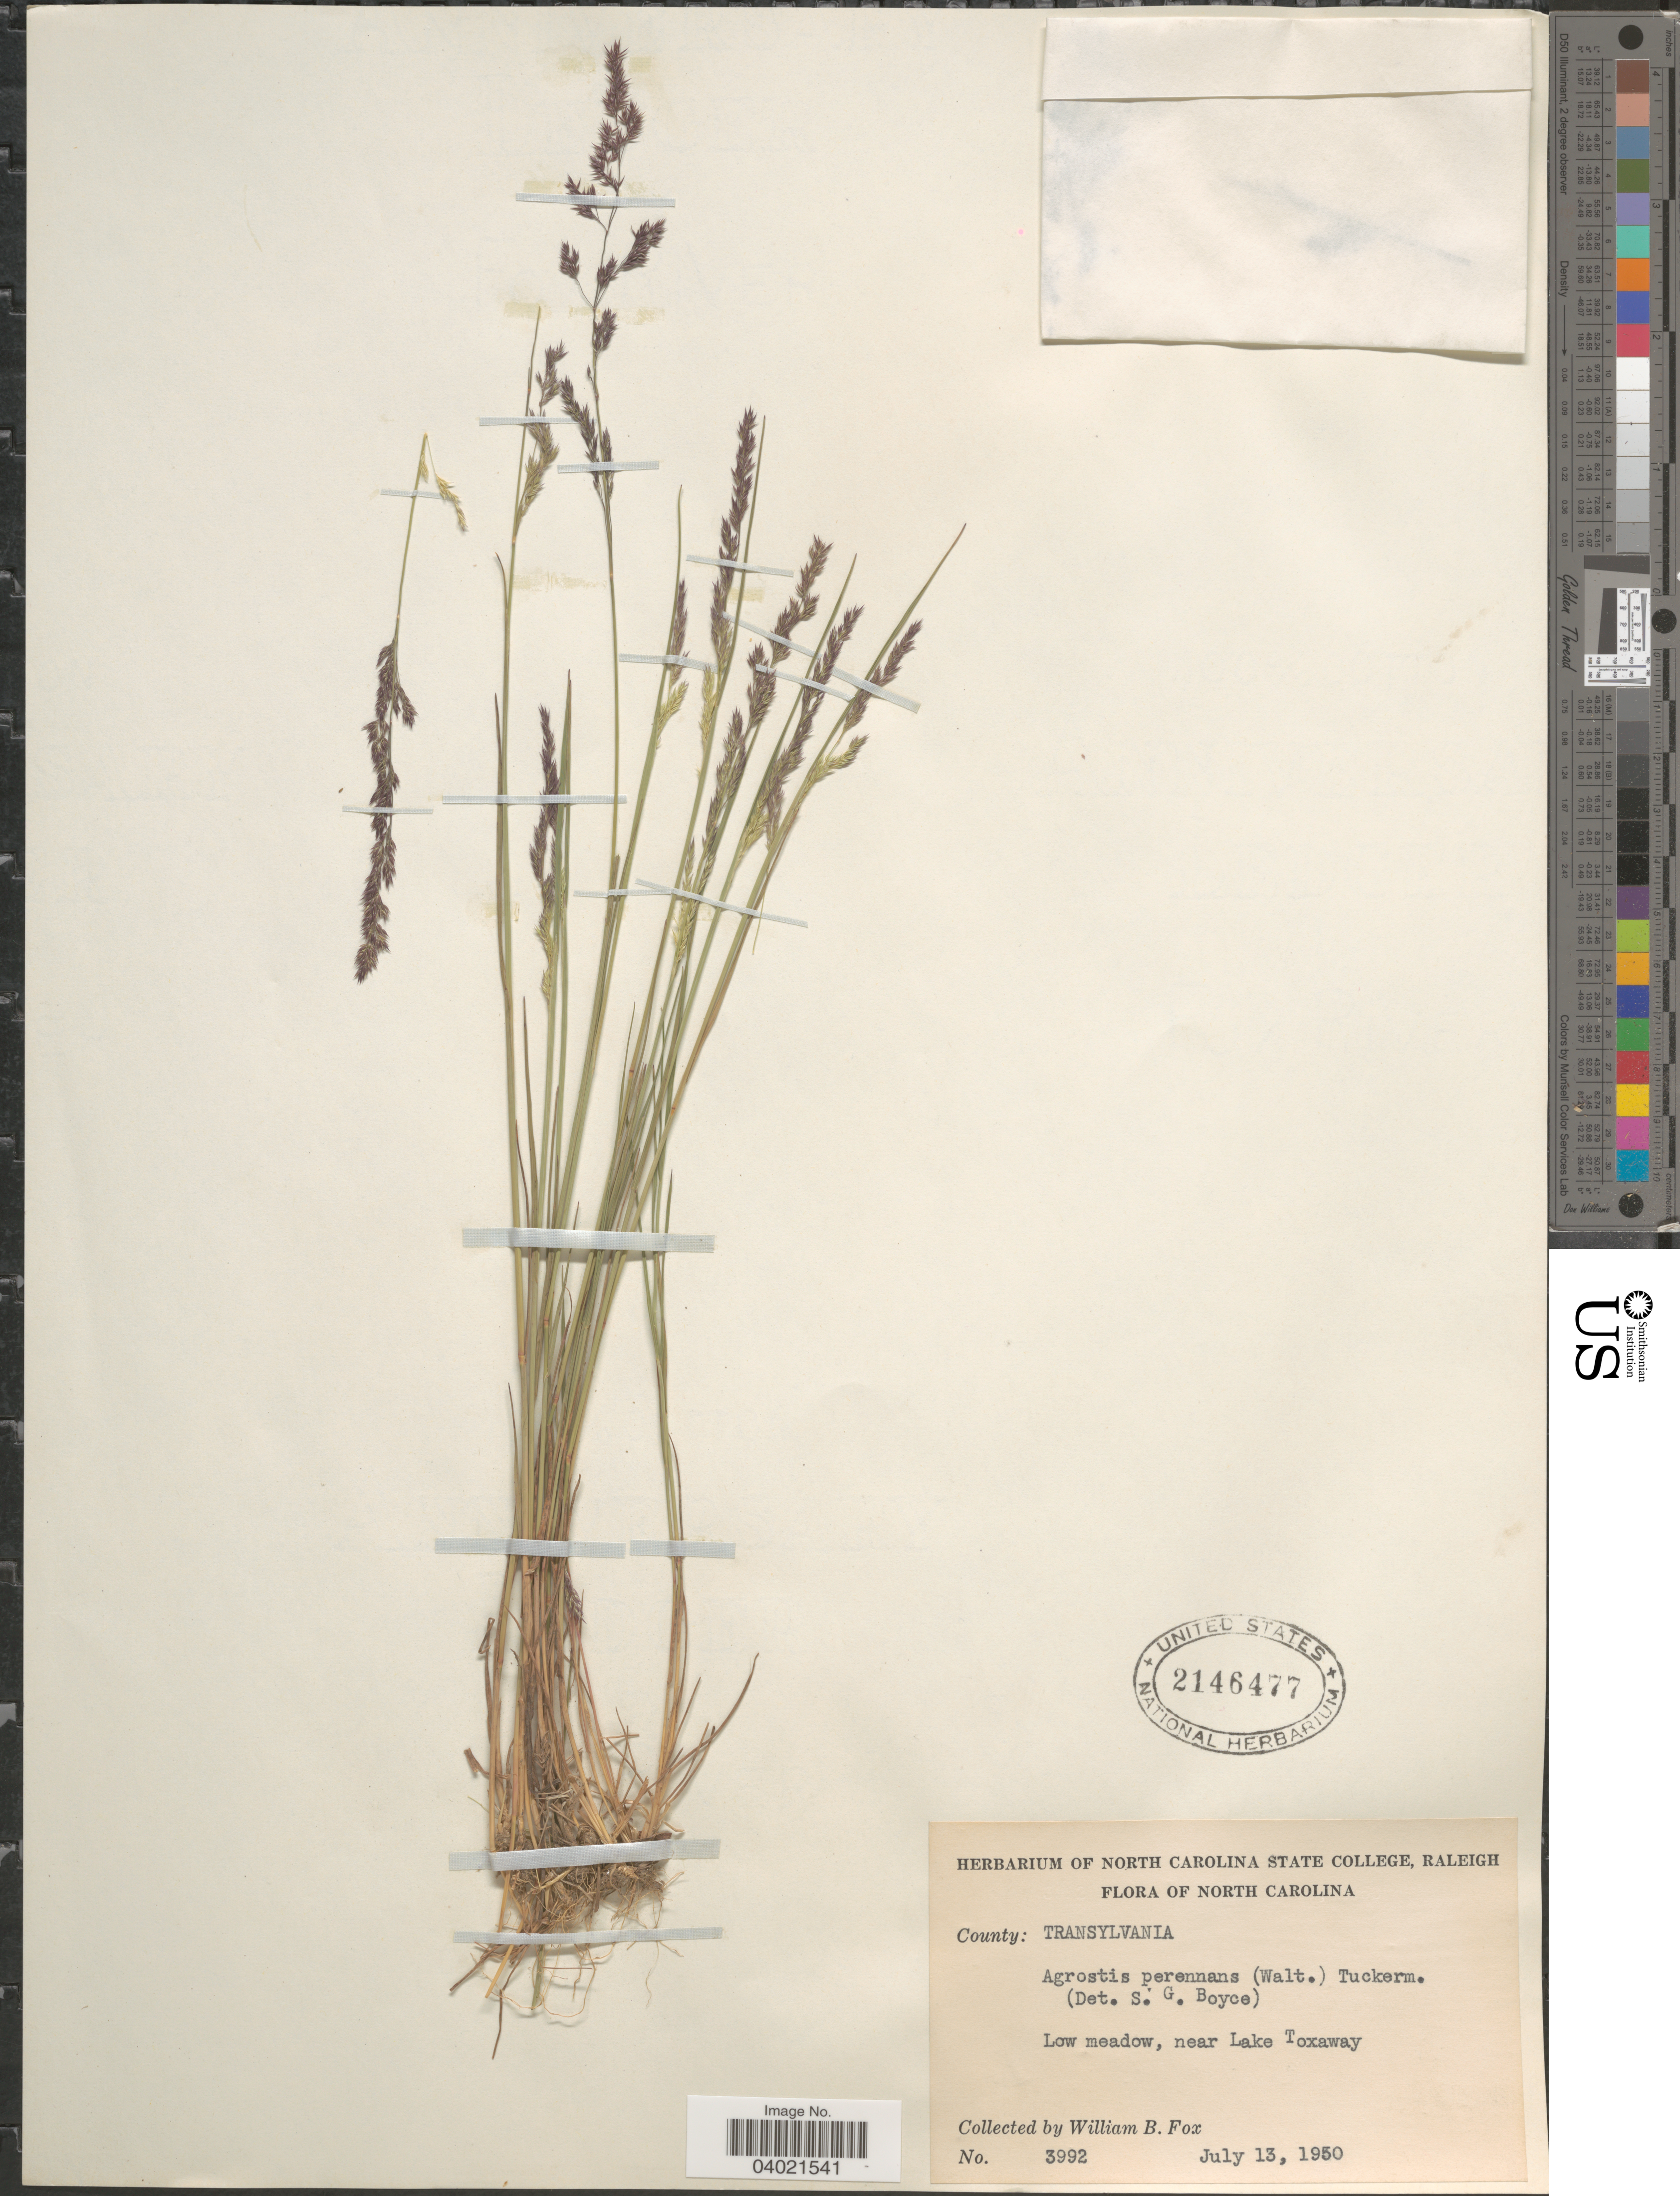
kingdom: Plantae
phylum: Tracheophyta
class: Liliopsida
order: Poales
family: Poaceae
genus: Agrostis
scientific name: Agrostis perennans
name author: (Walter) Tuck.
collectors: W. B. Fox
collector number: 3992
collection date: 1930-07-13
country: United States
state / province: North Carolina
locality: County: Transylvania. Low meadow, near Lake Toxaway.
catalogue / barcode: US 2146477